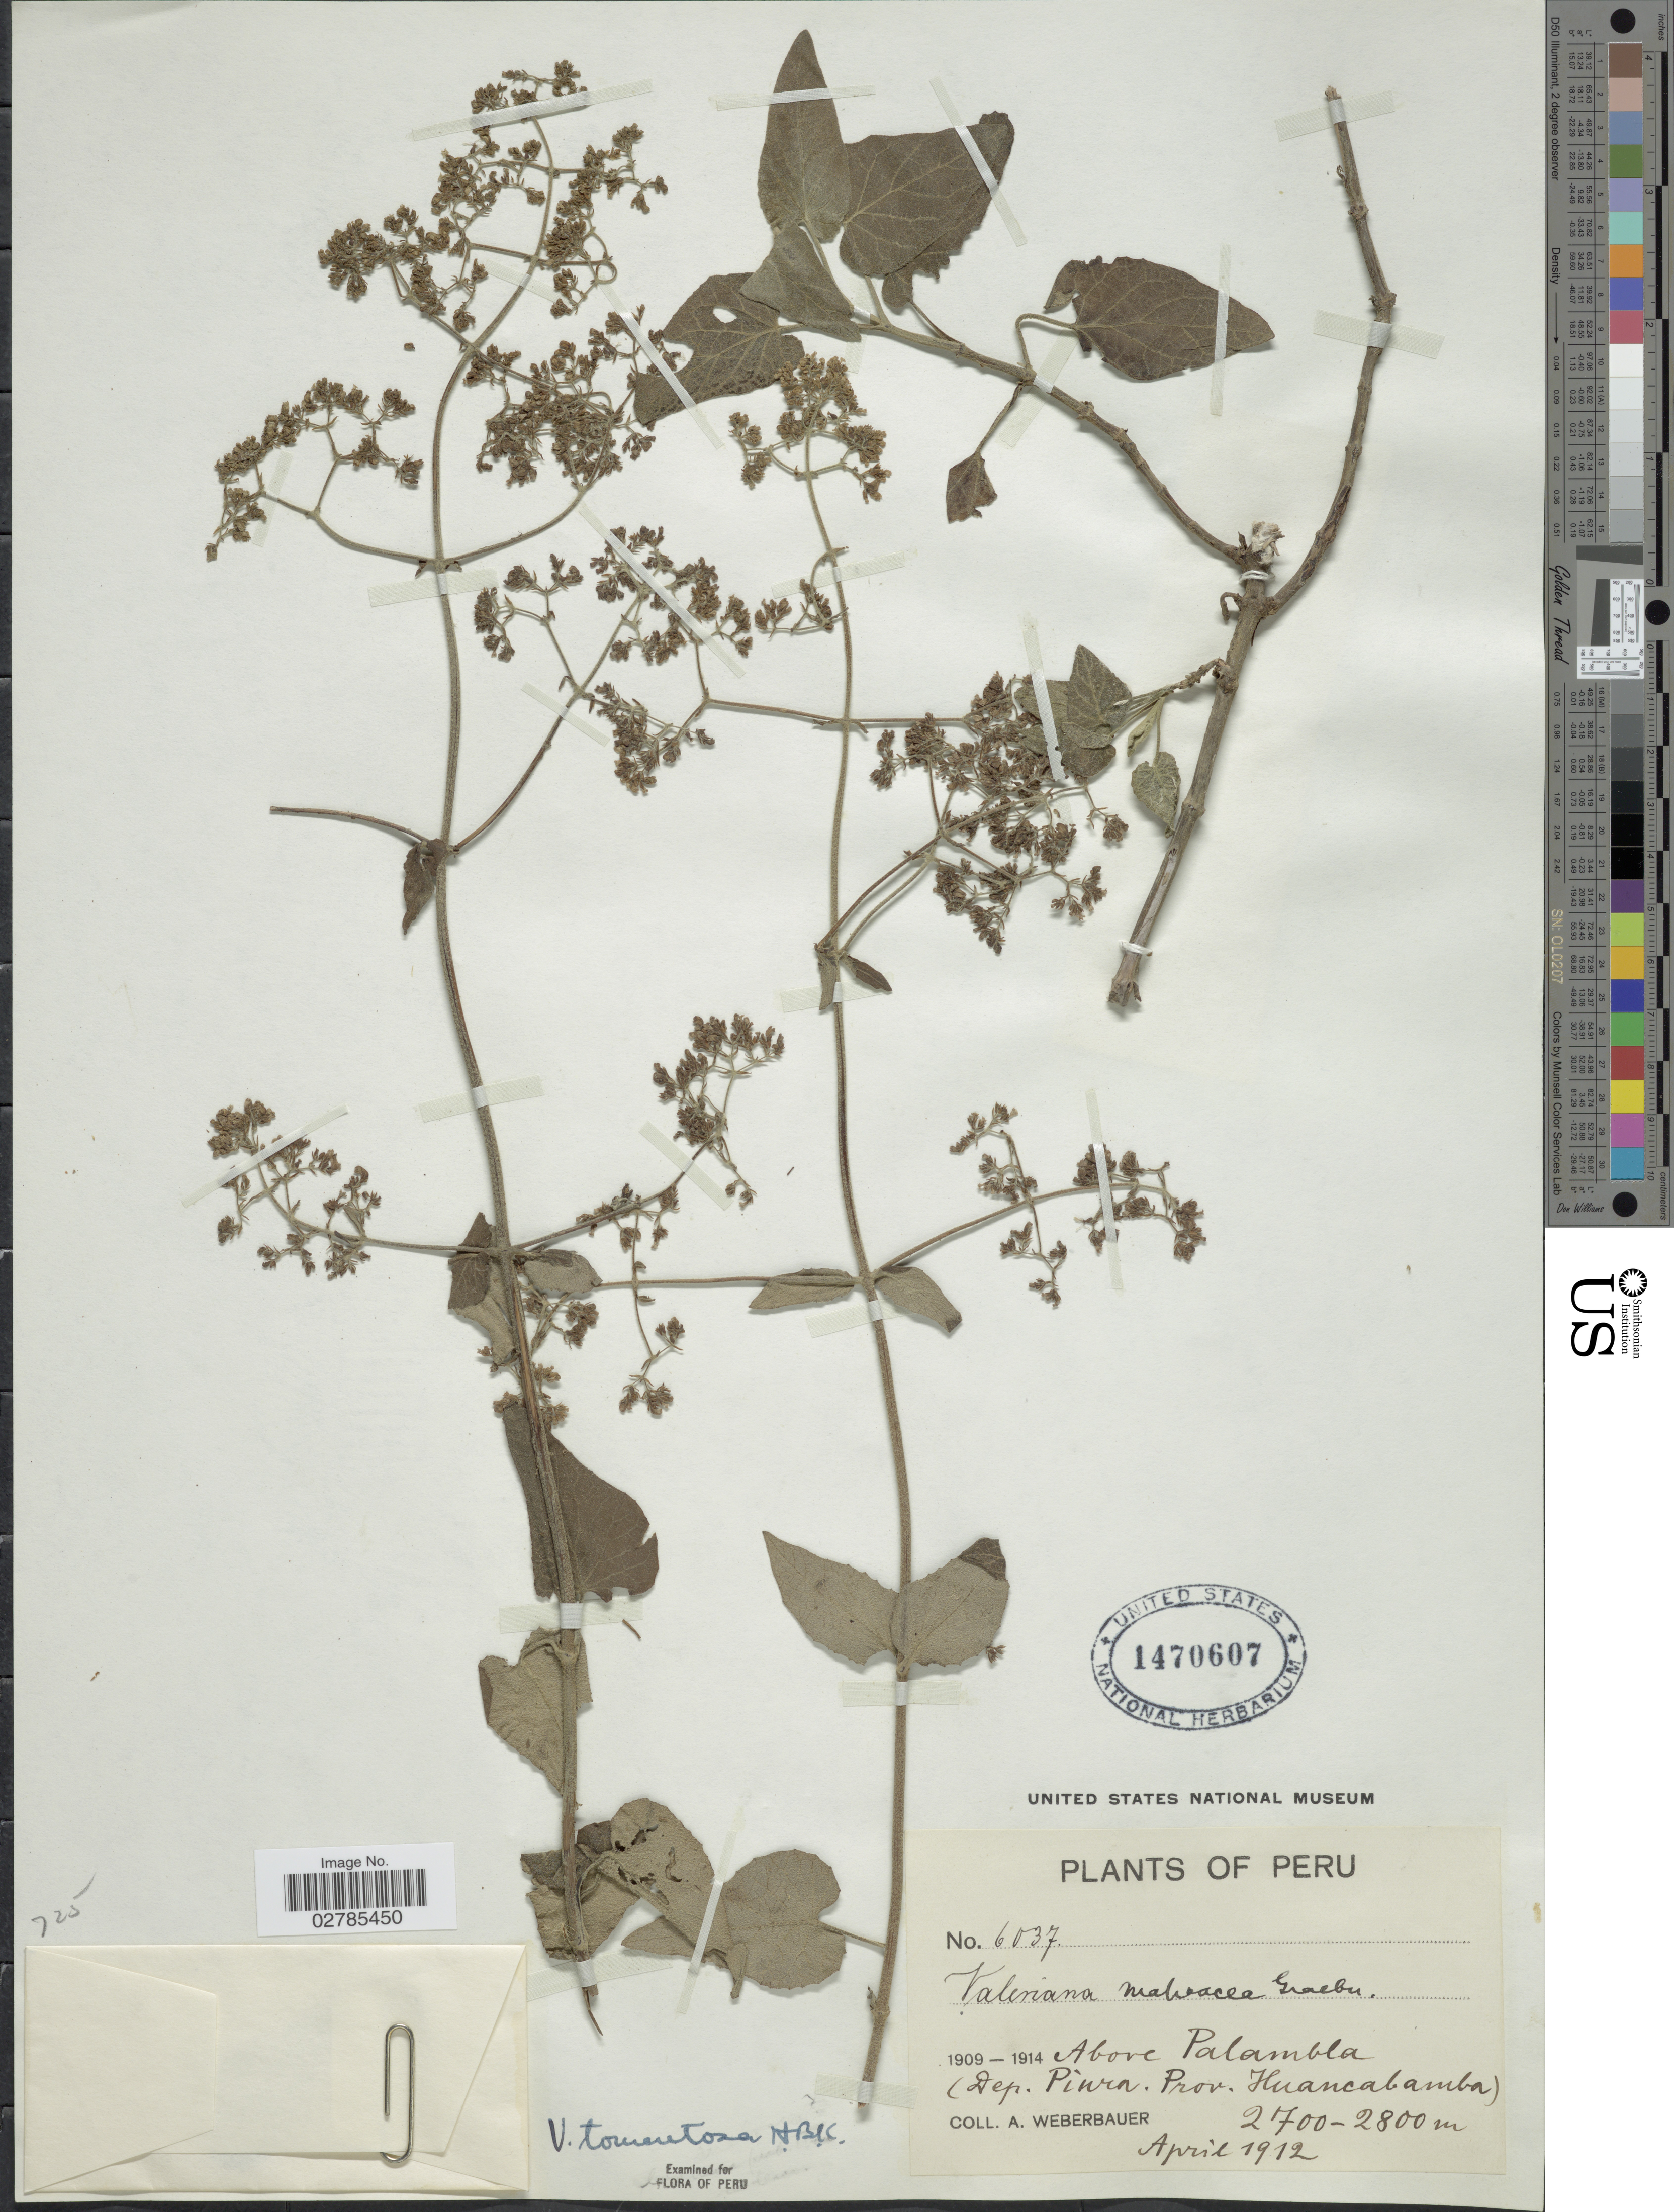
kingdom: Plantae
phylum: Tracheophyta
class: Magnoliopsida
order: Dipsacales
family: Caprifoliaceae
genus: Valeriana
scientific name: Valeriana tomentosa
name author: Kunth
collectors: A. Weberbauer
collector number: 6037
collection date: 1912-04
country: Peru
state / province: Piura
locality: Above Palambla. (Dep. Piura, Prov. Huancabamba).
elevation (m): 2700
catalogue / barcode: US 1470607